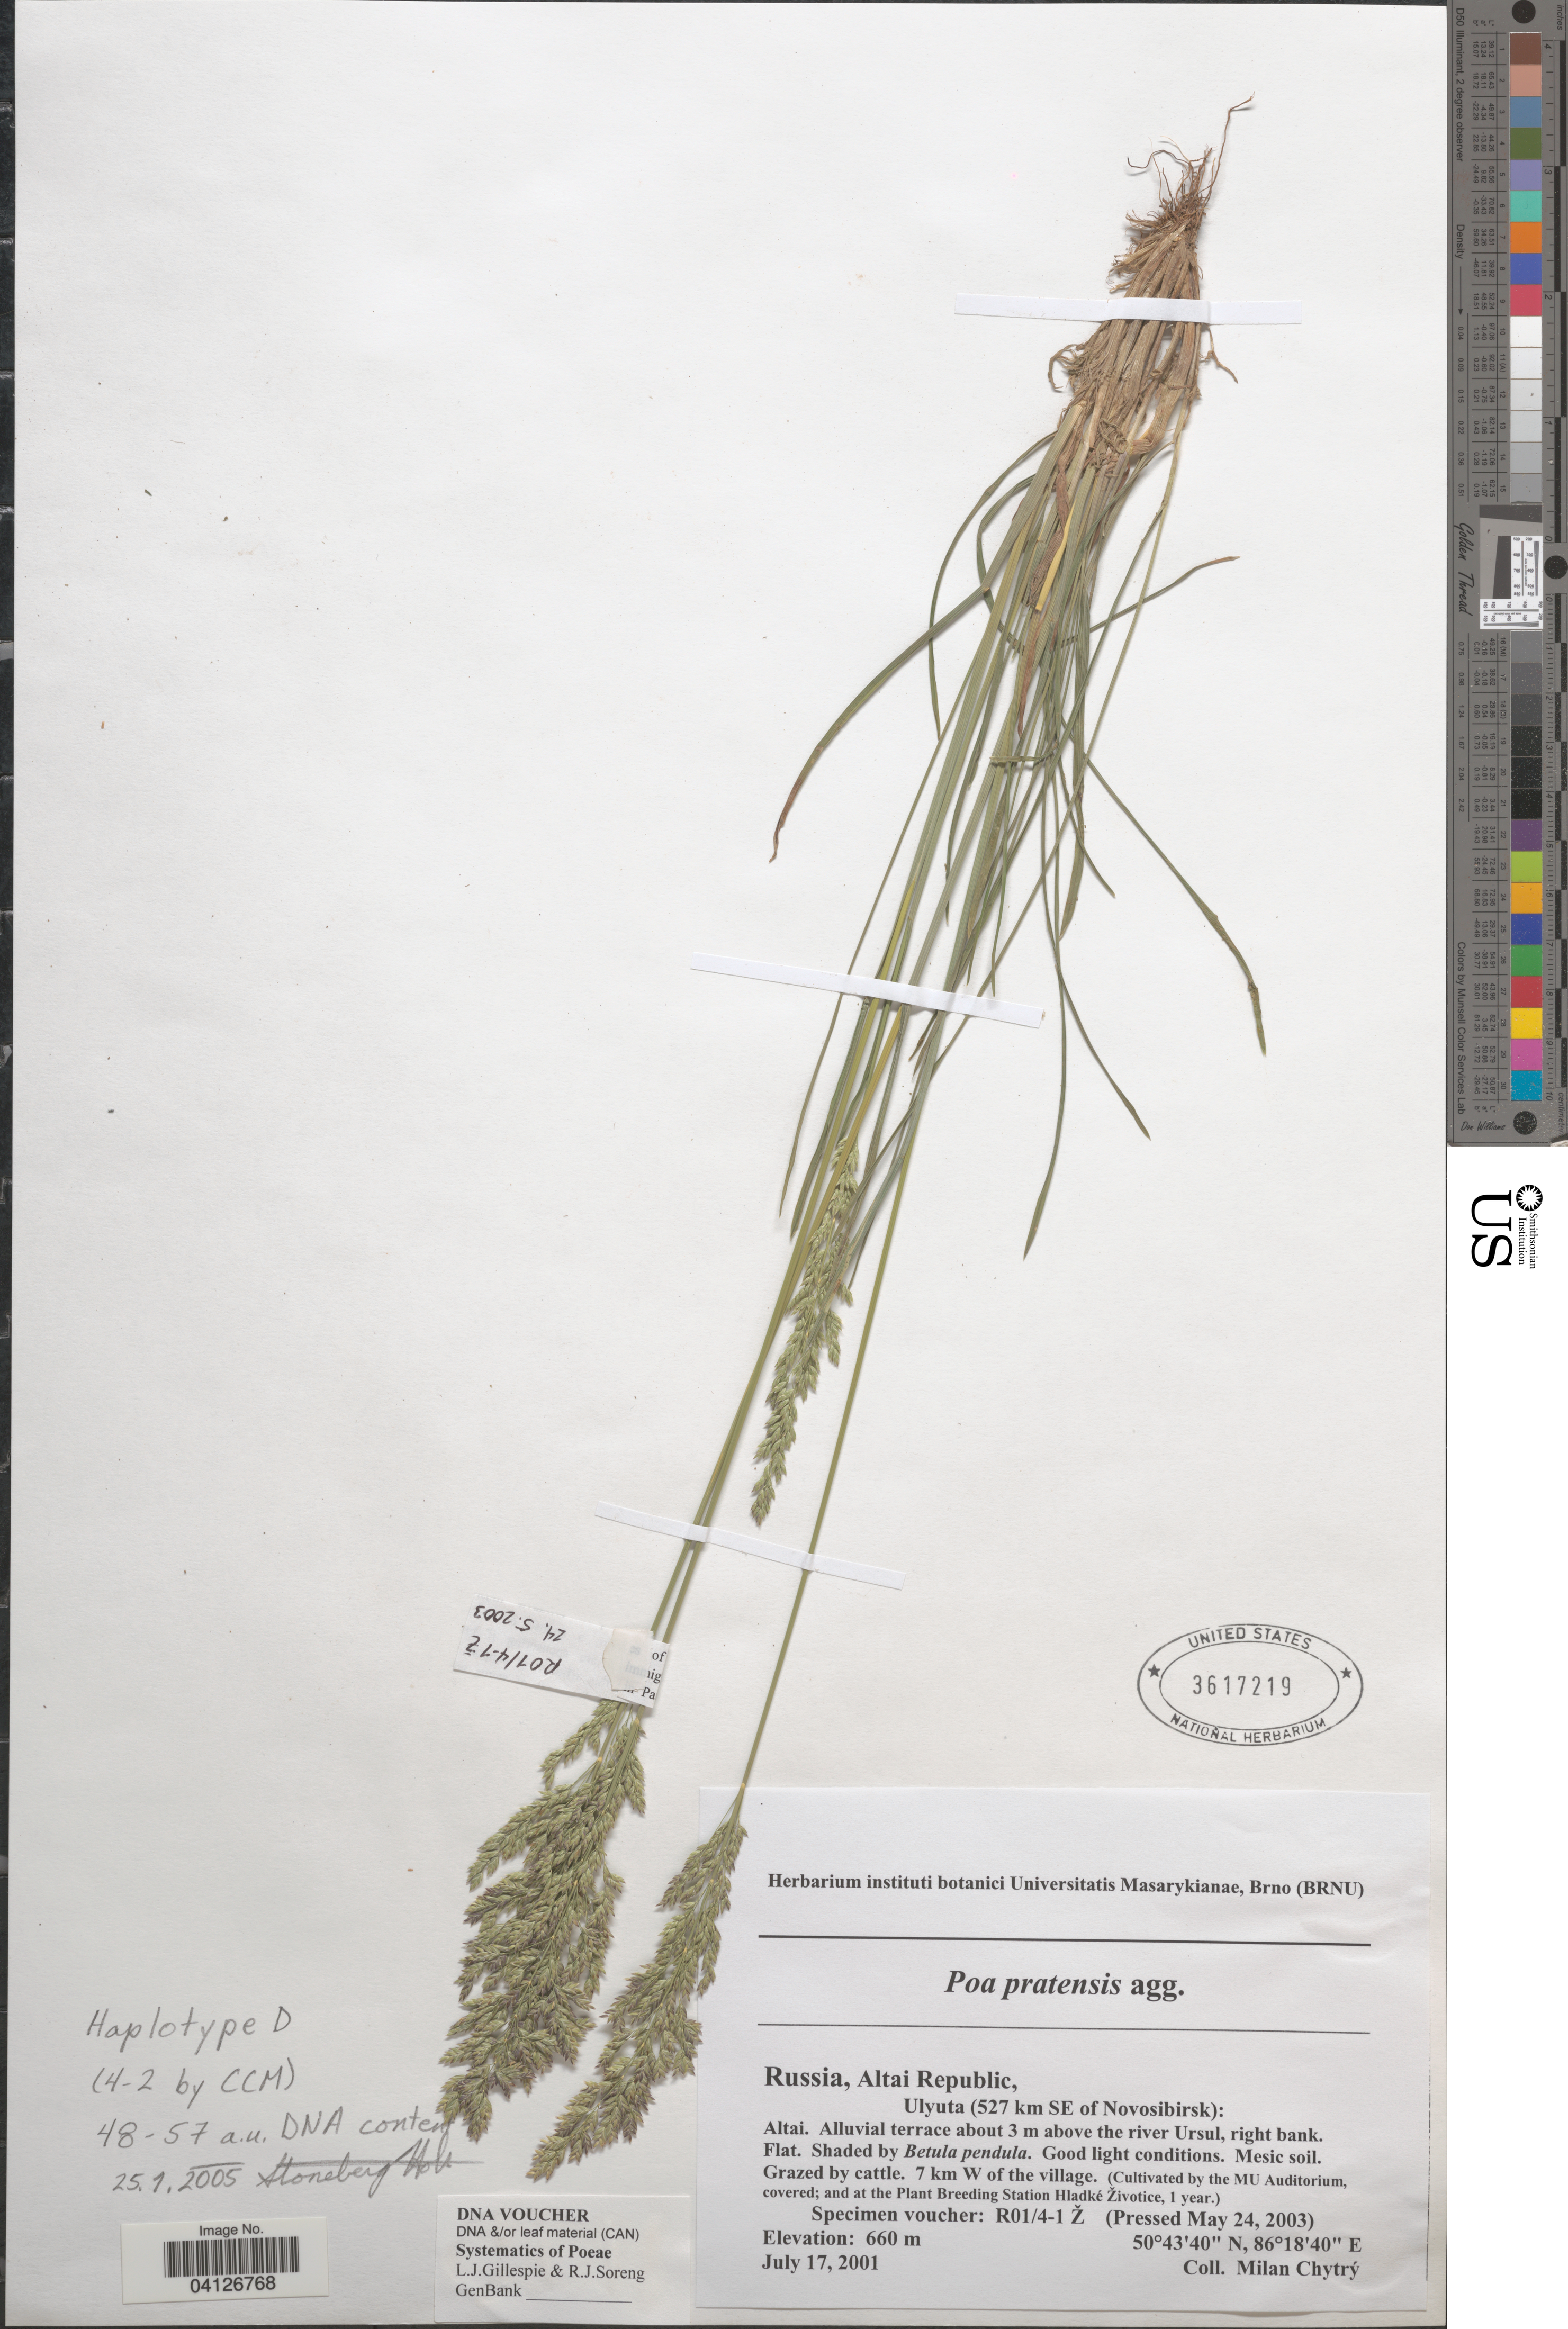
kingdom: Plantae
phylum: Tracheophyta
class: Liliopsida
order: Poales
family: Poaceae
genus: Poa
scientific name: Poa pratensis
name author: L.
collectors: Ex herb. instituti botanici Universitatis Masarykianae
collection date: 2003-05-24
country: Czechia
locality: (Cultivated by the MU Auditorium, covered; and at the Plant Breeding Station Hladké Životice, 1 year.).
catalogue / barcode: US 3617219